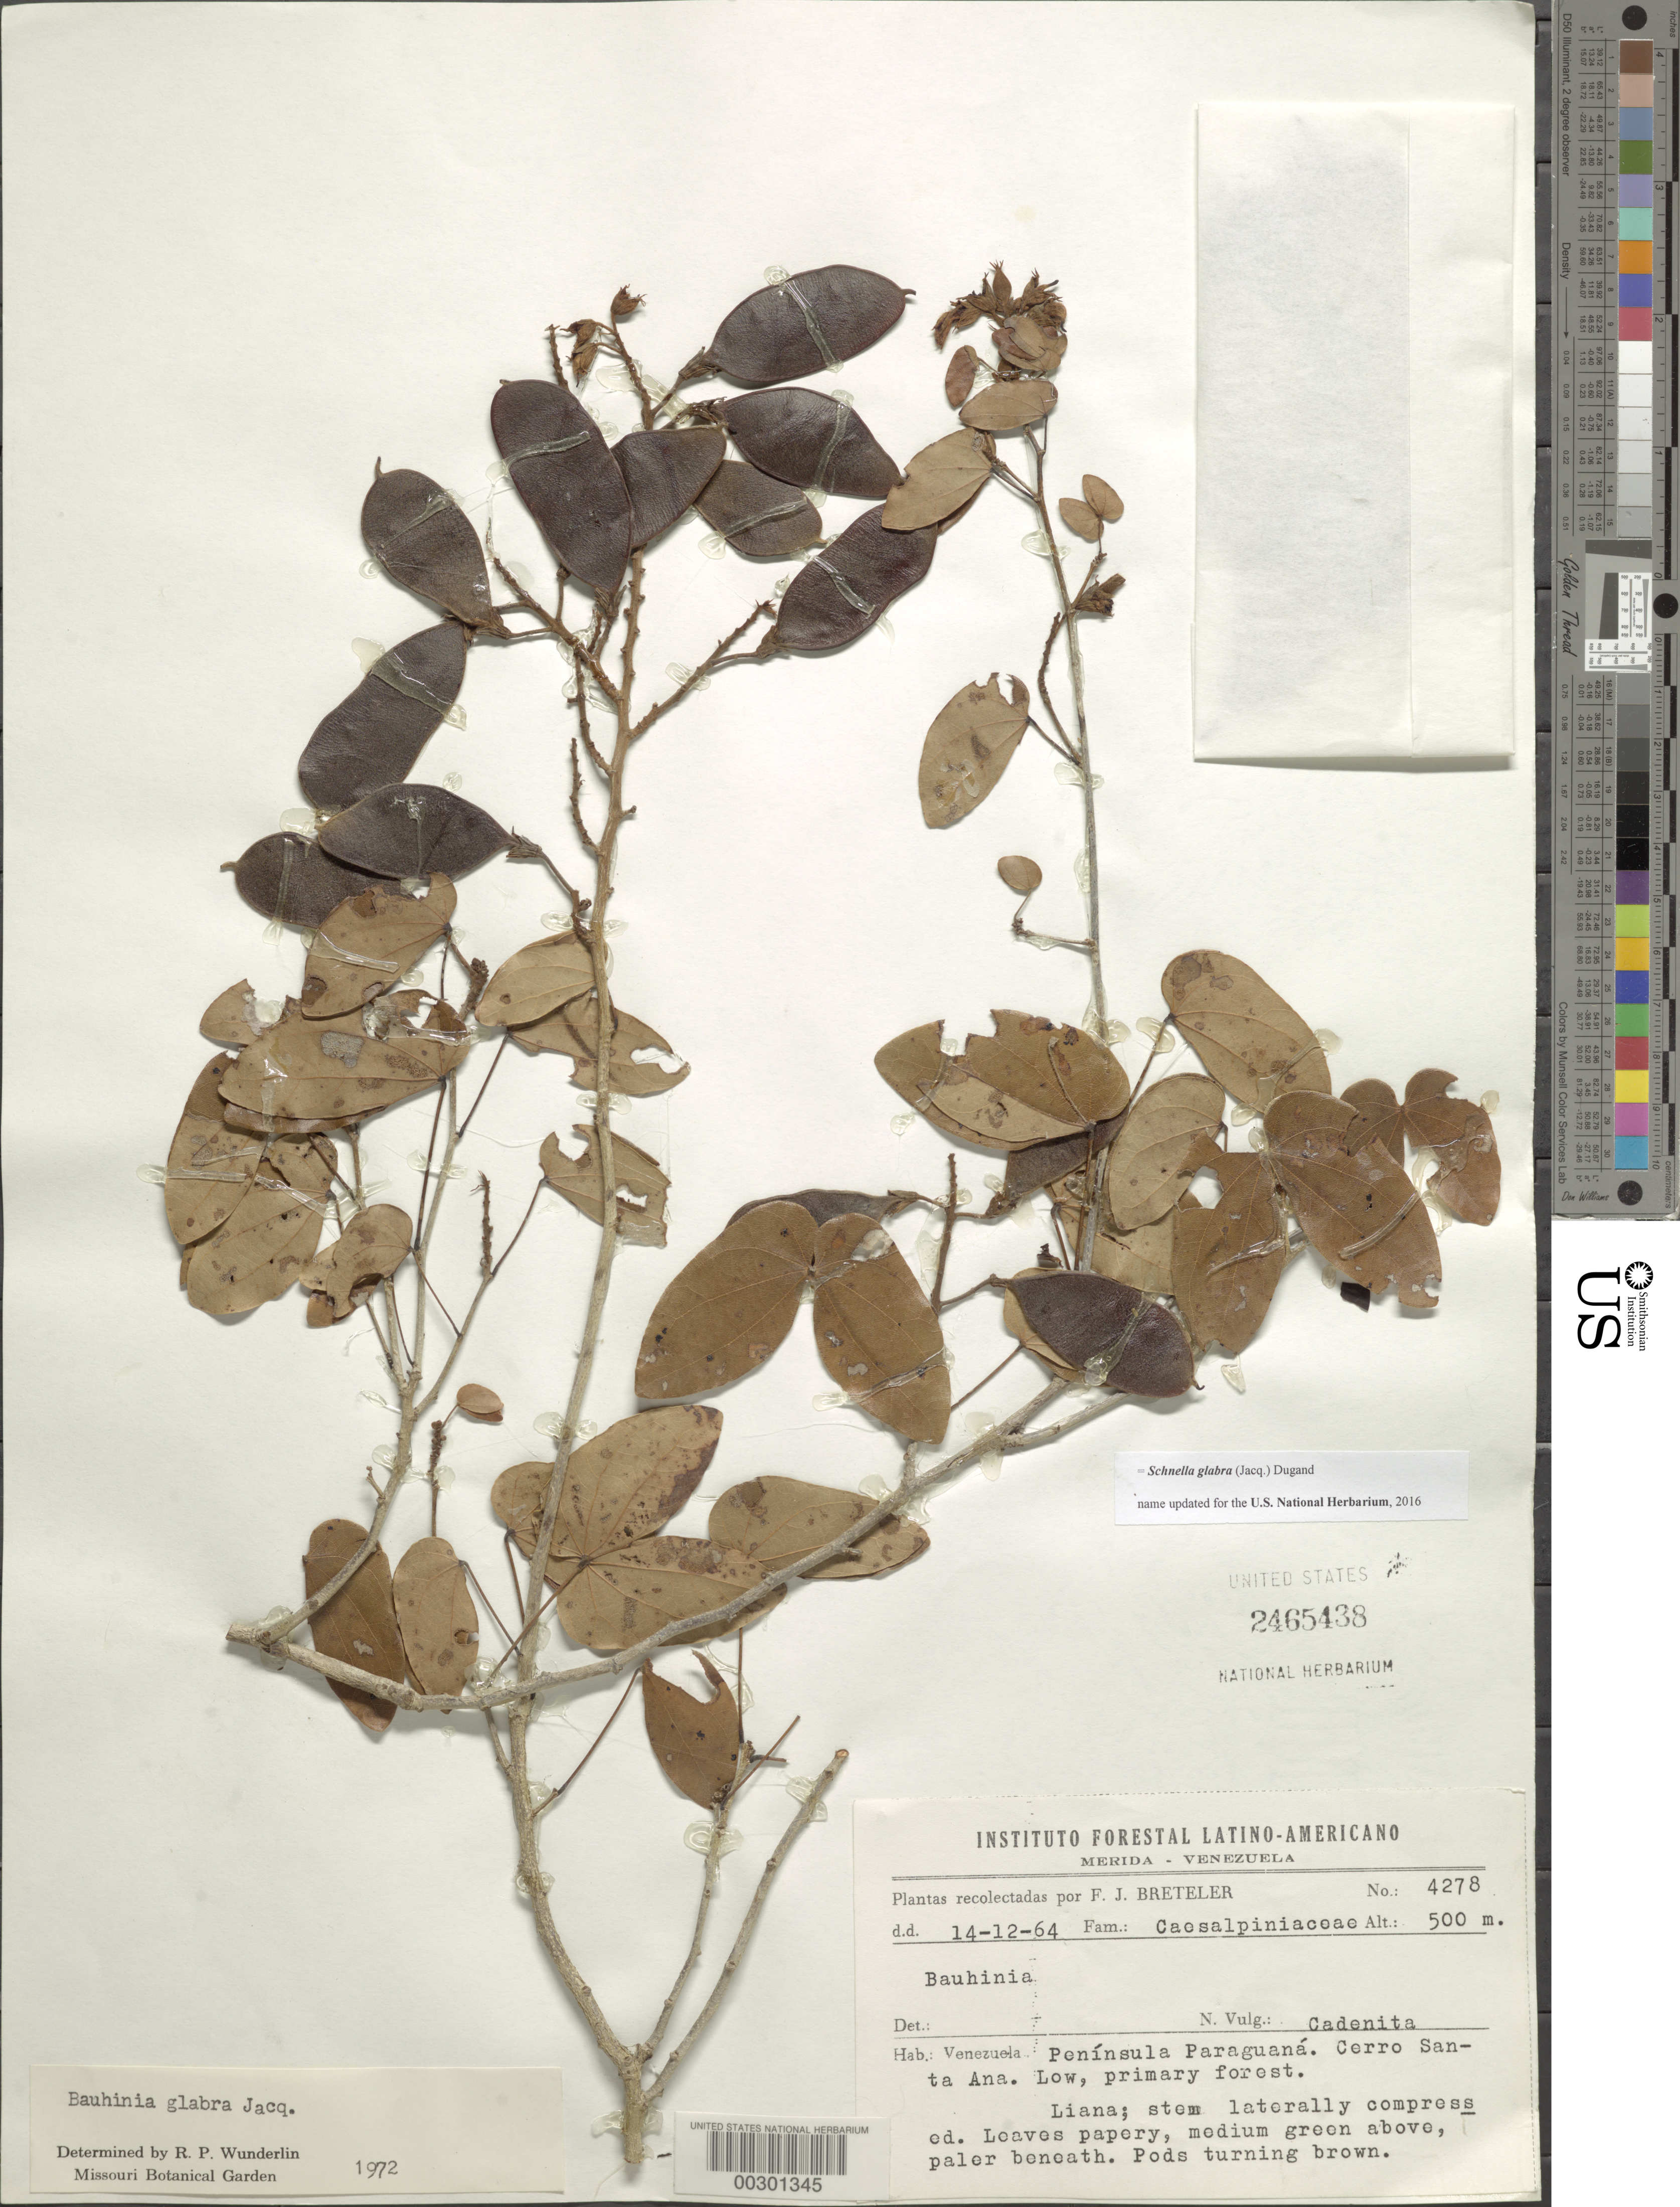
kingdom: Plantae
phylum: Tracheophyta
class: Magnoliopsida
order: Fabales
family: Fabaceae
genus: Schnella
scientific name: Schnella glabra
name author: (Jacq.) Dugand G.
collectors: F. J. Breteler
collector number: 4278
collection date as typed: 14 Dec 1964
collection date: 1964-12-14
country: Venezuela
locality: Peninsula paraguana, cerro santa ana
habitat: Low primary forest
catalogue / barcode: US 2465438